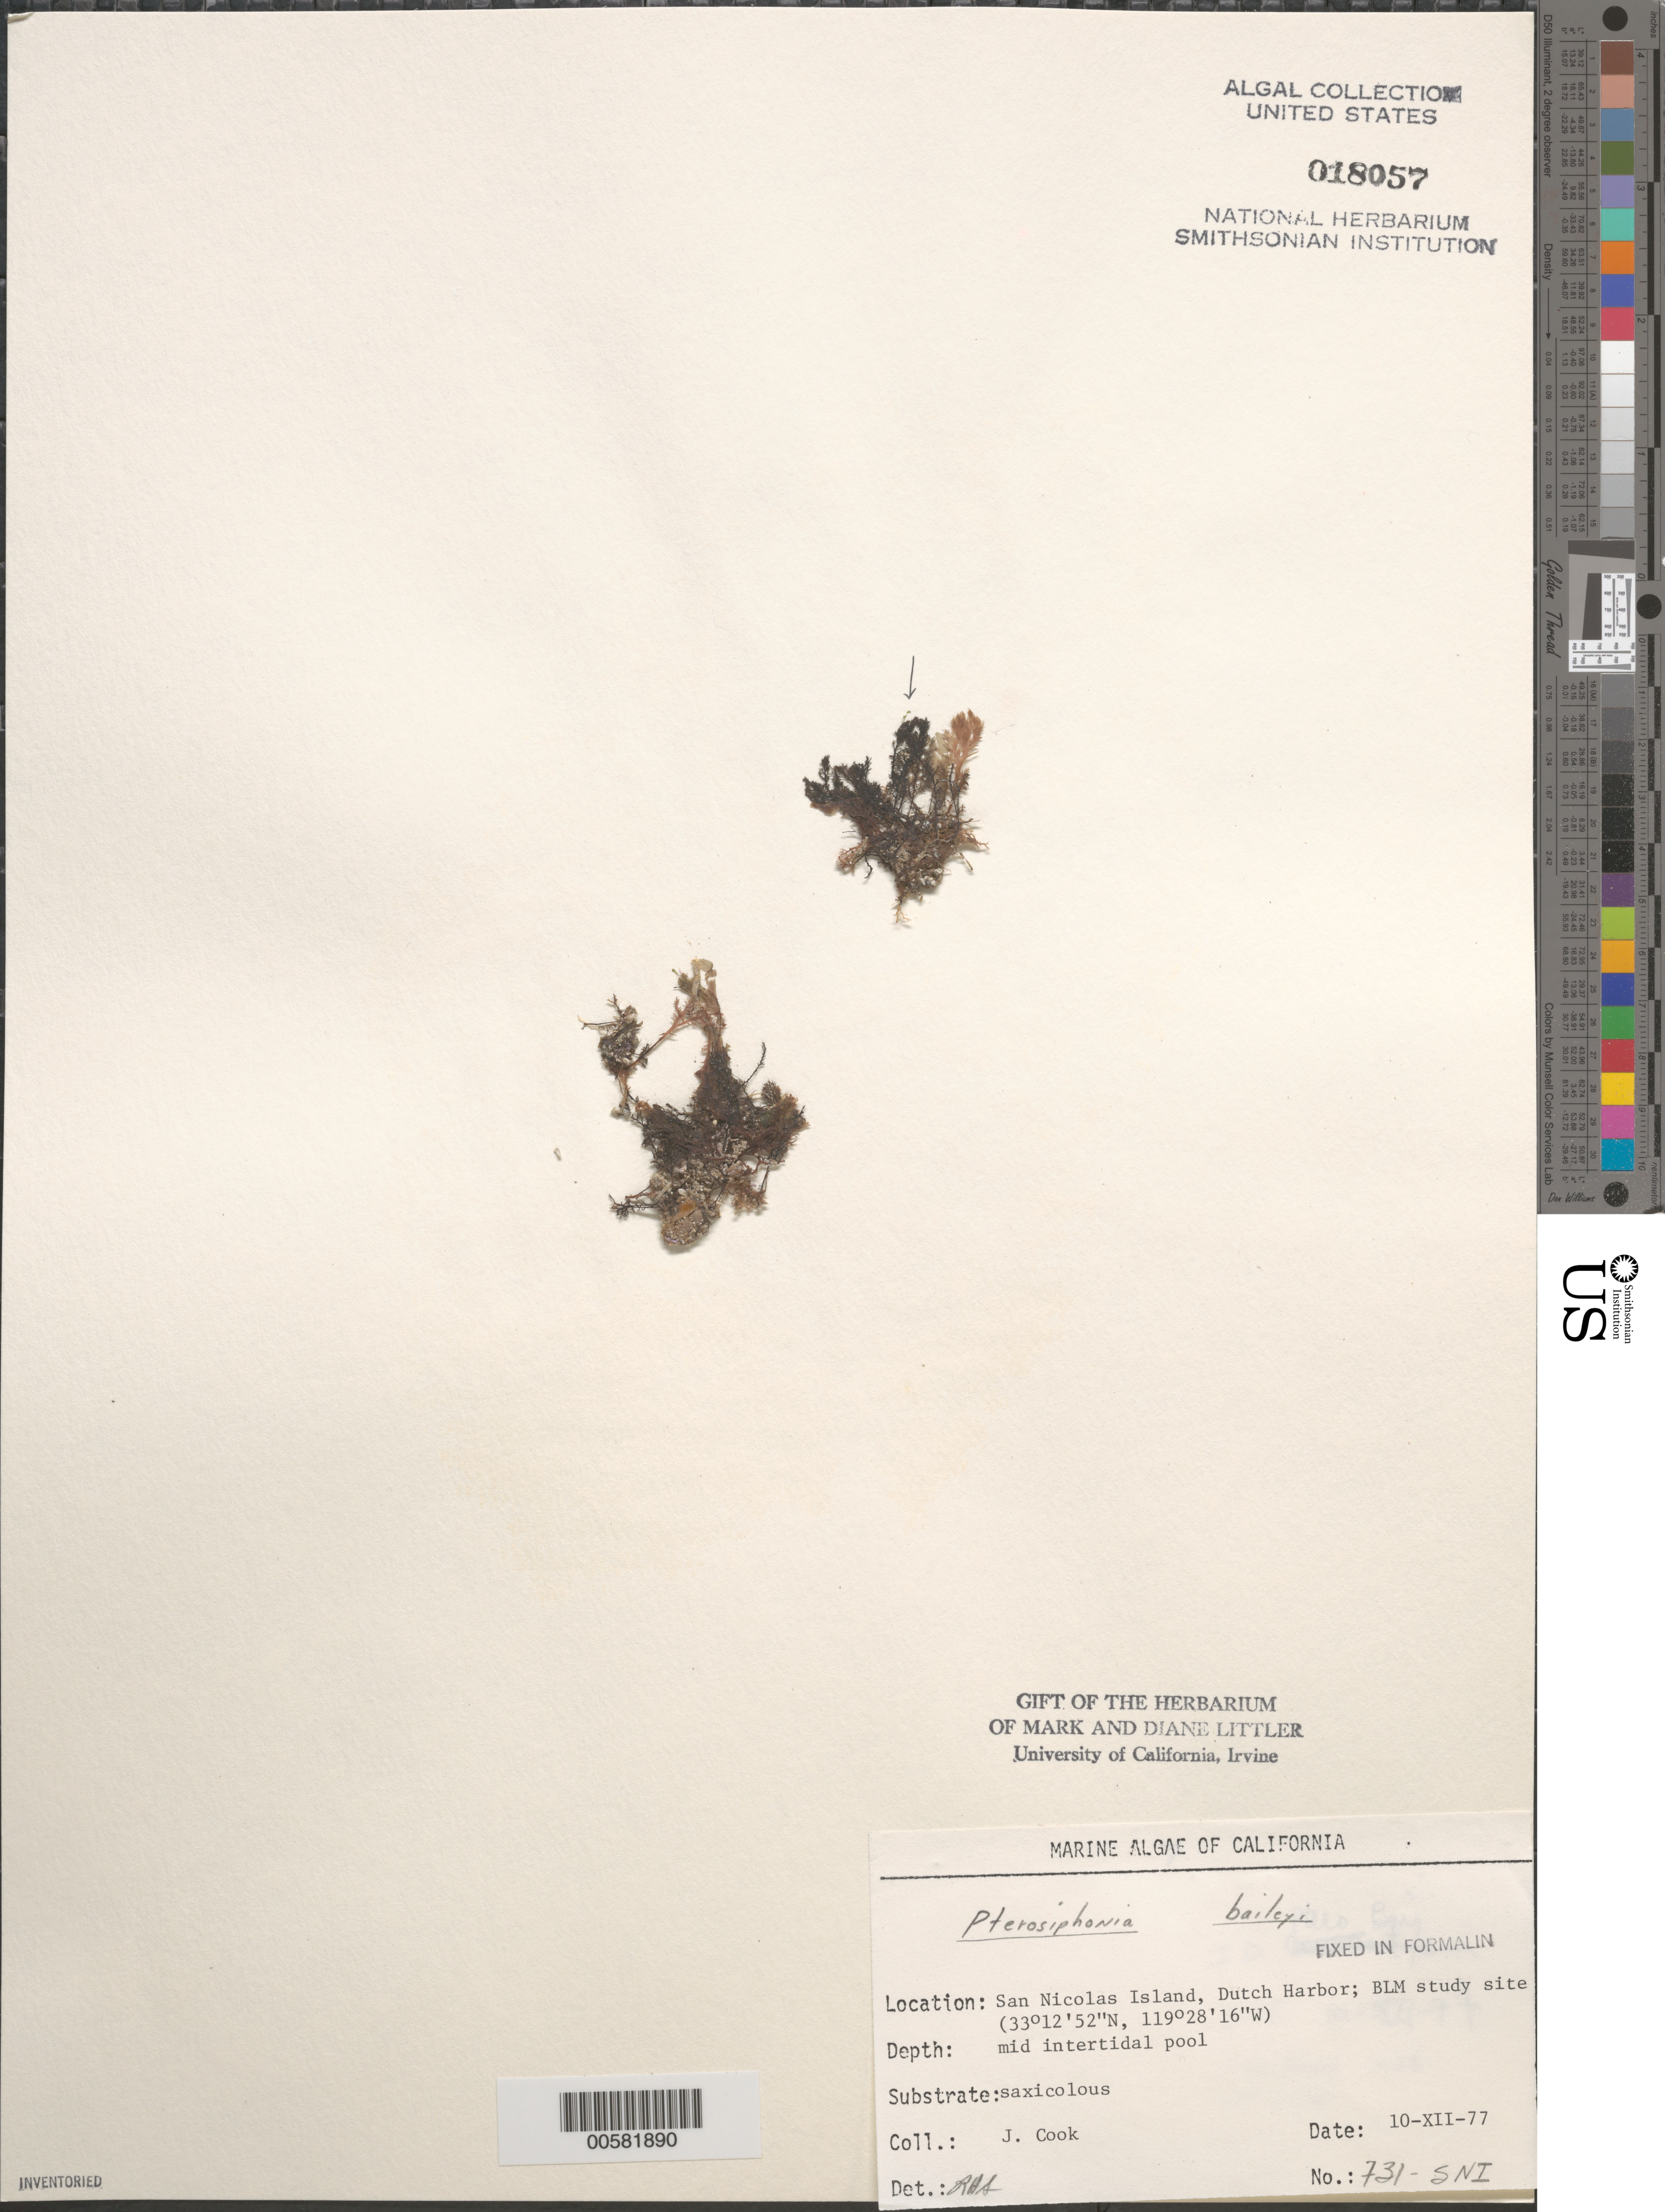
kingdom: Plantae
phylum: Rhodophyta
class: Florideophyceae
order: Ceramiales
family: Rhodomelaceae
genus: Symphyocladiella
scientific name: Symphyocladiella baileyi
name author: (Harvey) D.E.Bustamante et al.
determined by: Algae name updating Project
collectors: J. Cook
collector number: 731-sni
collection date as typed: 10 Dec 1977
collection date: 1977-12-10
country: United States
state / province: California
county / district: Ventura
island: San Nicolas Island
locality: Dutch Harbor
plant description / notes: BLM-SOCALBIGHT Rocky Intertidal Survey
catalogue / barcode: US 18057